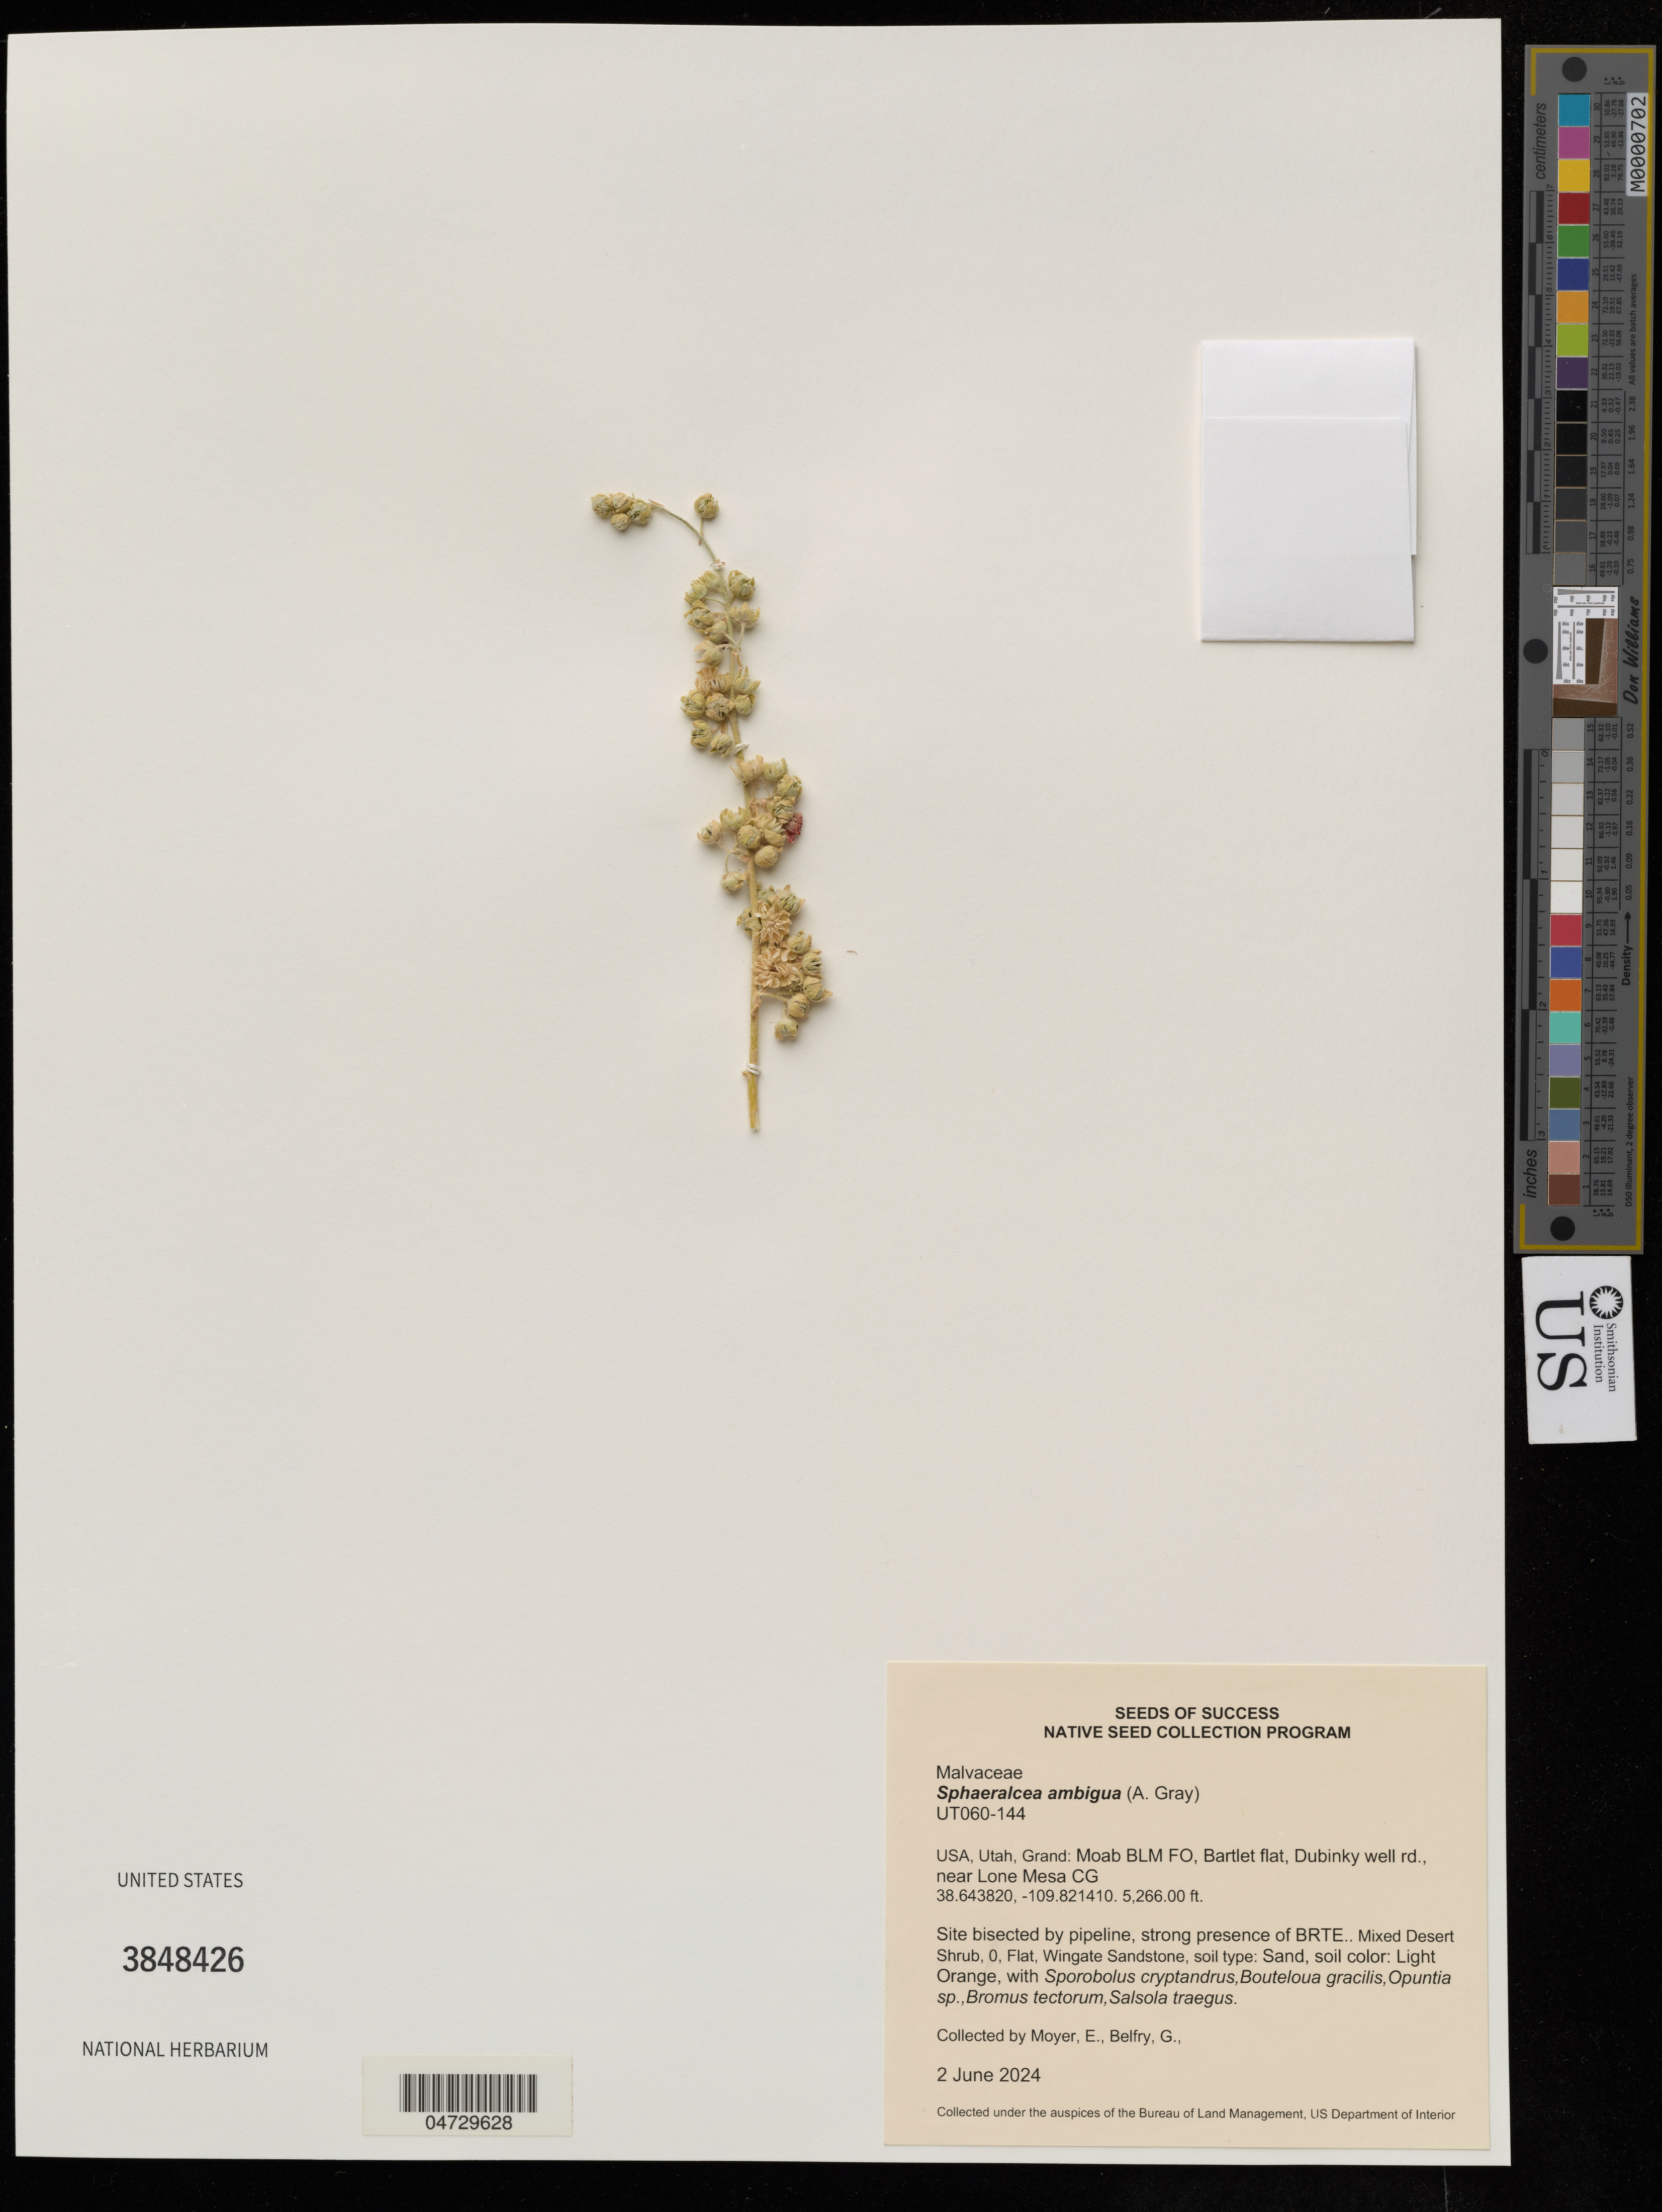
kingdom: Plantae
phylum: Tracheophyta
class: Magnoliopsida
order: Malvales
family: Malvaceae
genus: Sphaeralcea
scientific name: Sphaeralcea ambigua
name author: A. Gray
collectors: E. Moyer & G. Belfry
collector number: UT060-144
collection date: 2024-06-02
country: United States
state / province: Utah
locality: Grand: Moab BLM FO, Bartlet flat, Dubinky well rd., near Lone Mesa CG.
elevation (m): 1605.08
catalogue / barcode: US 384826